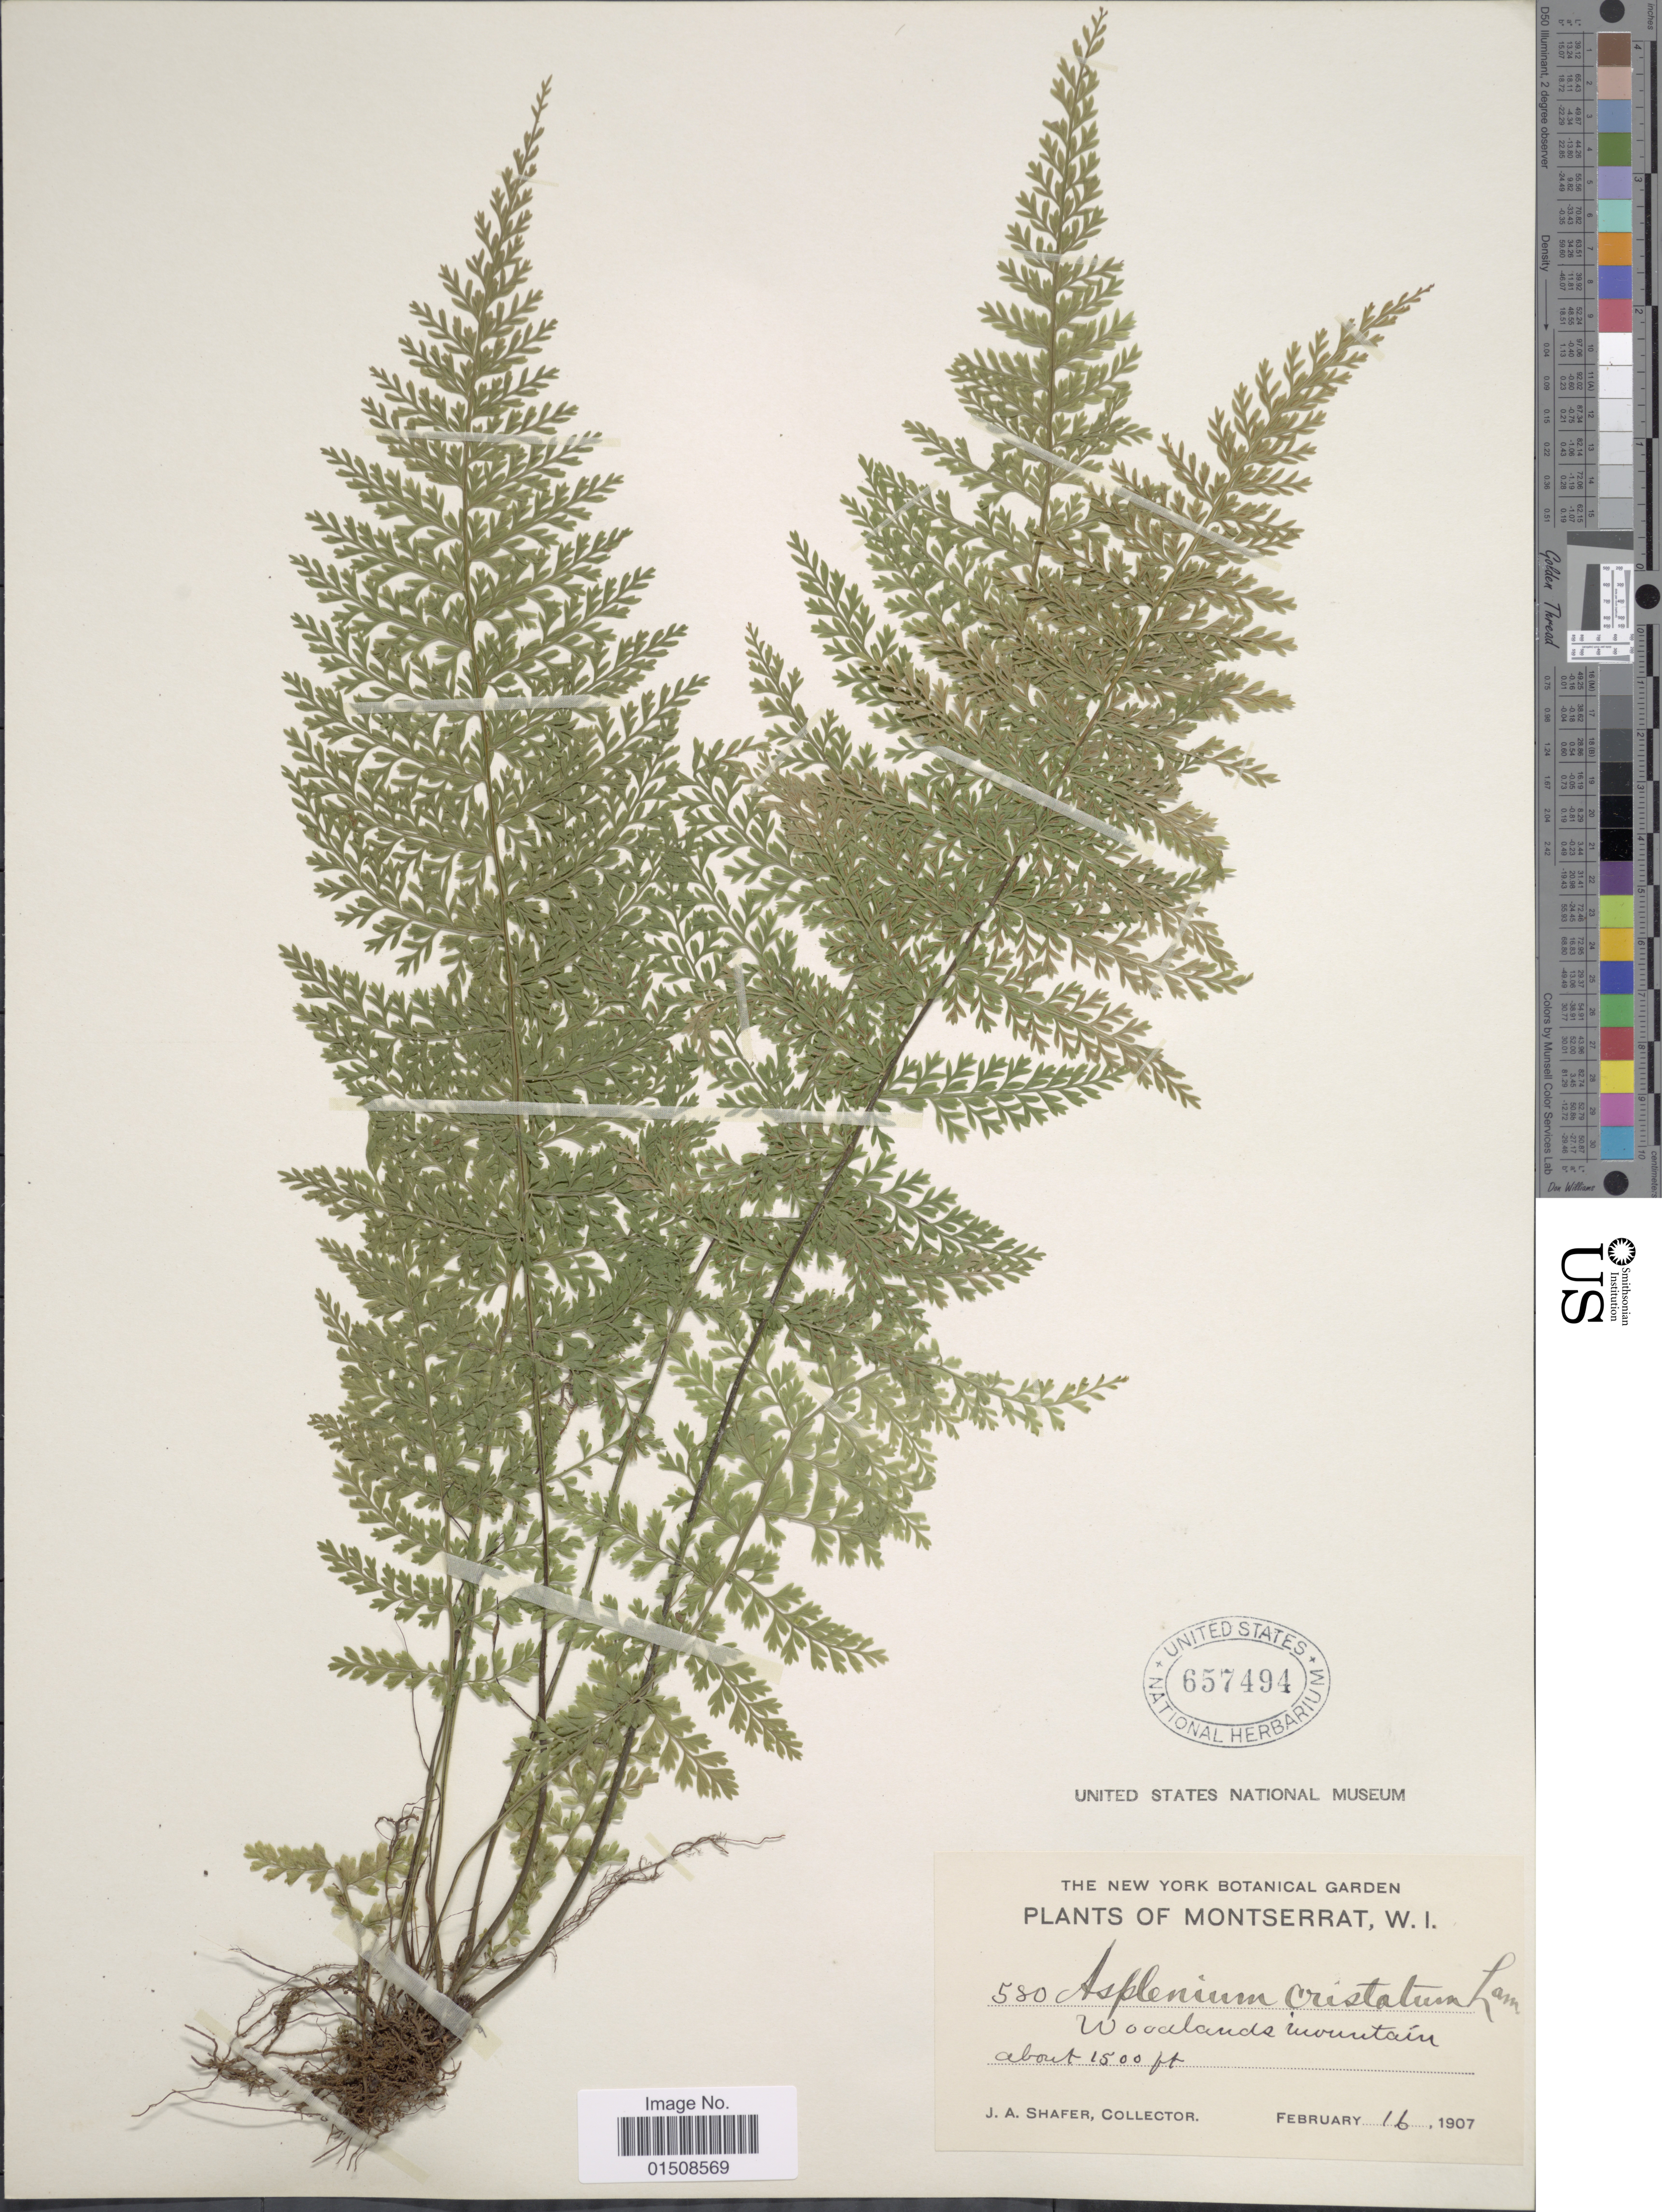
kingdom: Plantae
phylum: Tracheophyta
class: Polypodiopsida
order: Polypodiales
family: Aspleniaceae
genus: Asplenium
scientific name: Asplenium cristatum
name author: Lam.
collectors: J. A. Shafer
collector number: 580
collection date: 1907-02-16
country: Montserrat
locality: Woodlands Mountain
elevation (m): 457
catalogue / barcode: US 657494